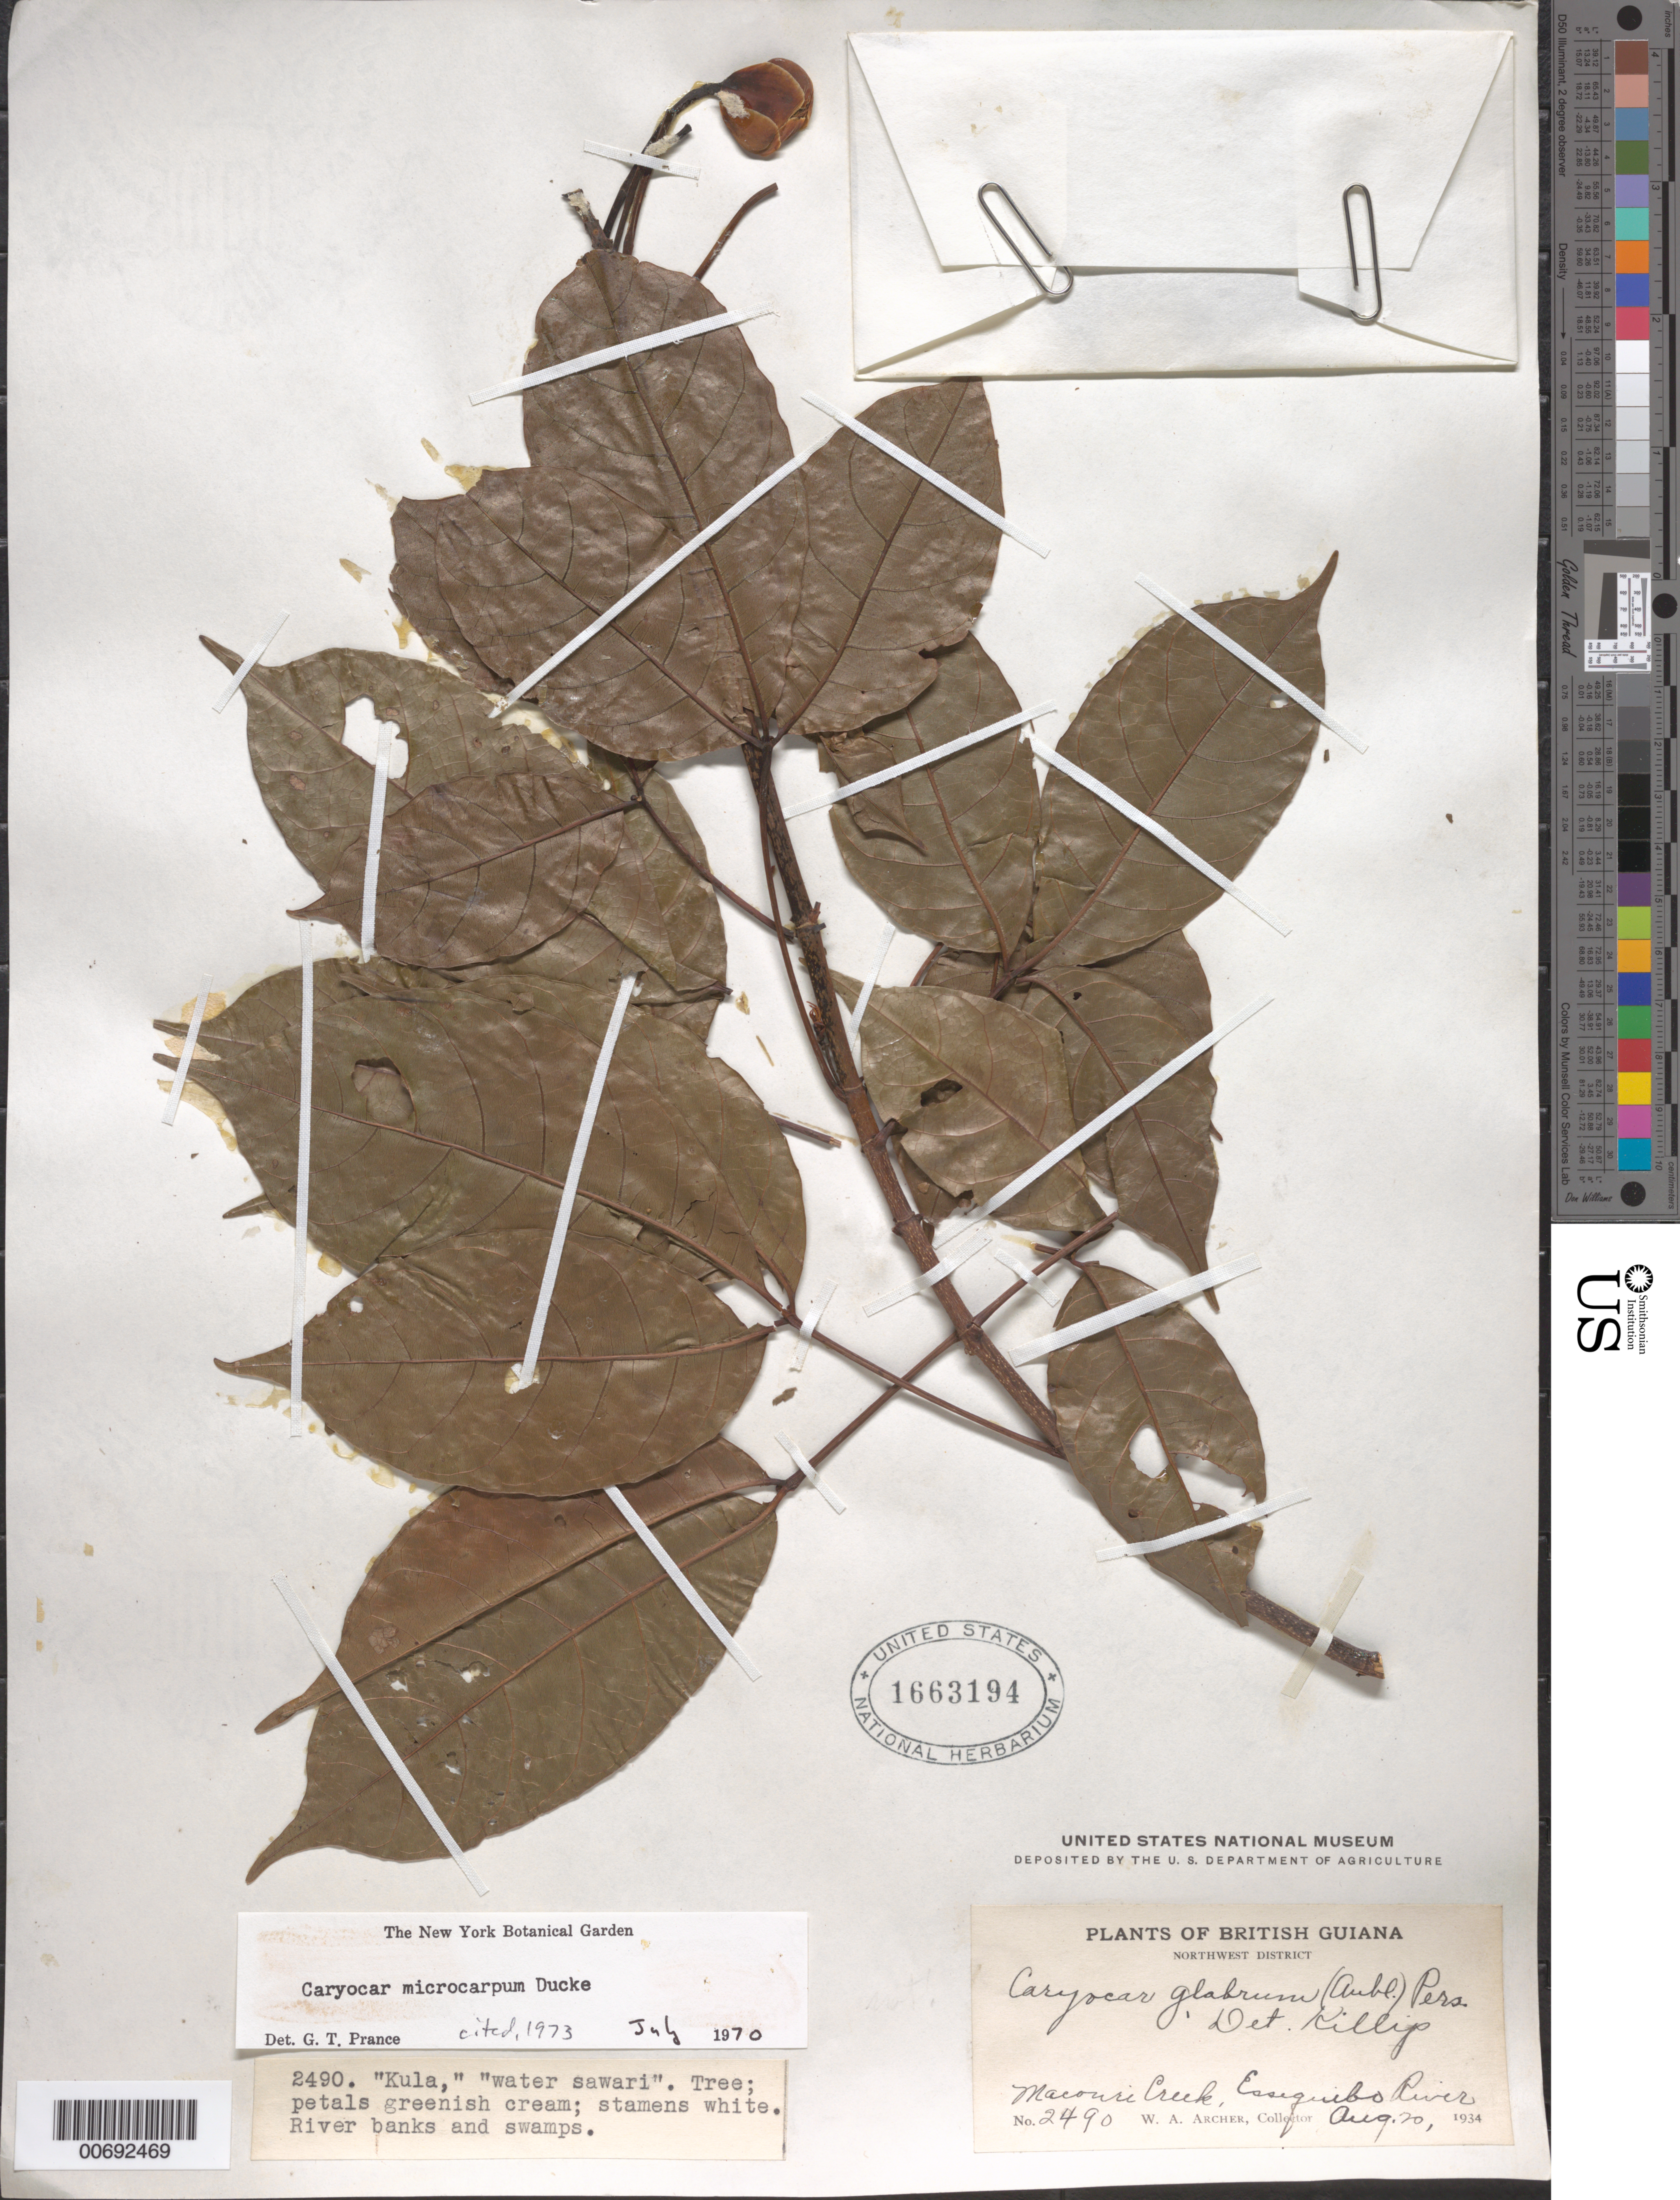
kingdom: Plantae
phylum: Tracheophyta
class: Magnoliopsida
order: Malpighiales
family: Caryocaraceae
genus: Caryocar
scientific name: Caryocar microcarpum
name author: Ducke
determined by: Prance, G. T.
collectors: W. A. Archer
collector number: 2490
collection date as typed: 20-Aug-34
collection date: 1934-08-20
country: Guyana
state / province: U. Demerara-Berbice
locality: Macouri Creek, Essequibo River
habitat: River banks and swamps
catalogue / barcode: US 1663194